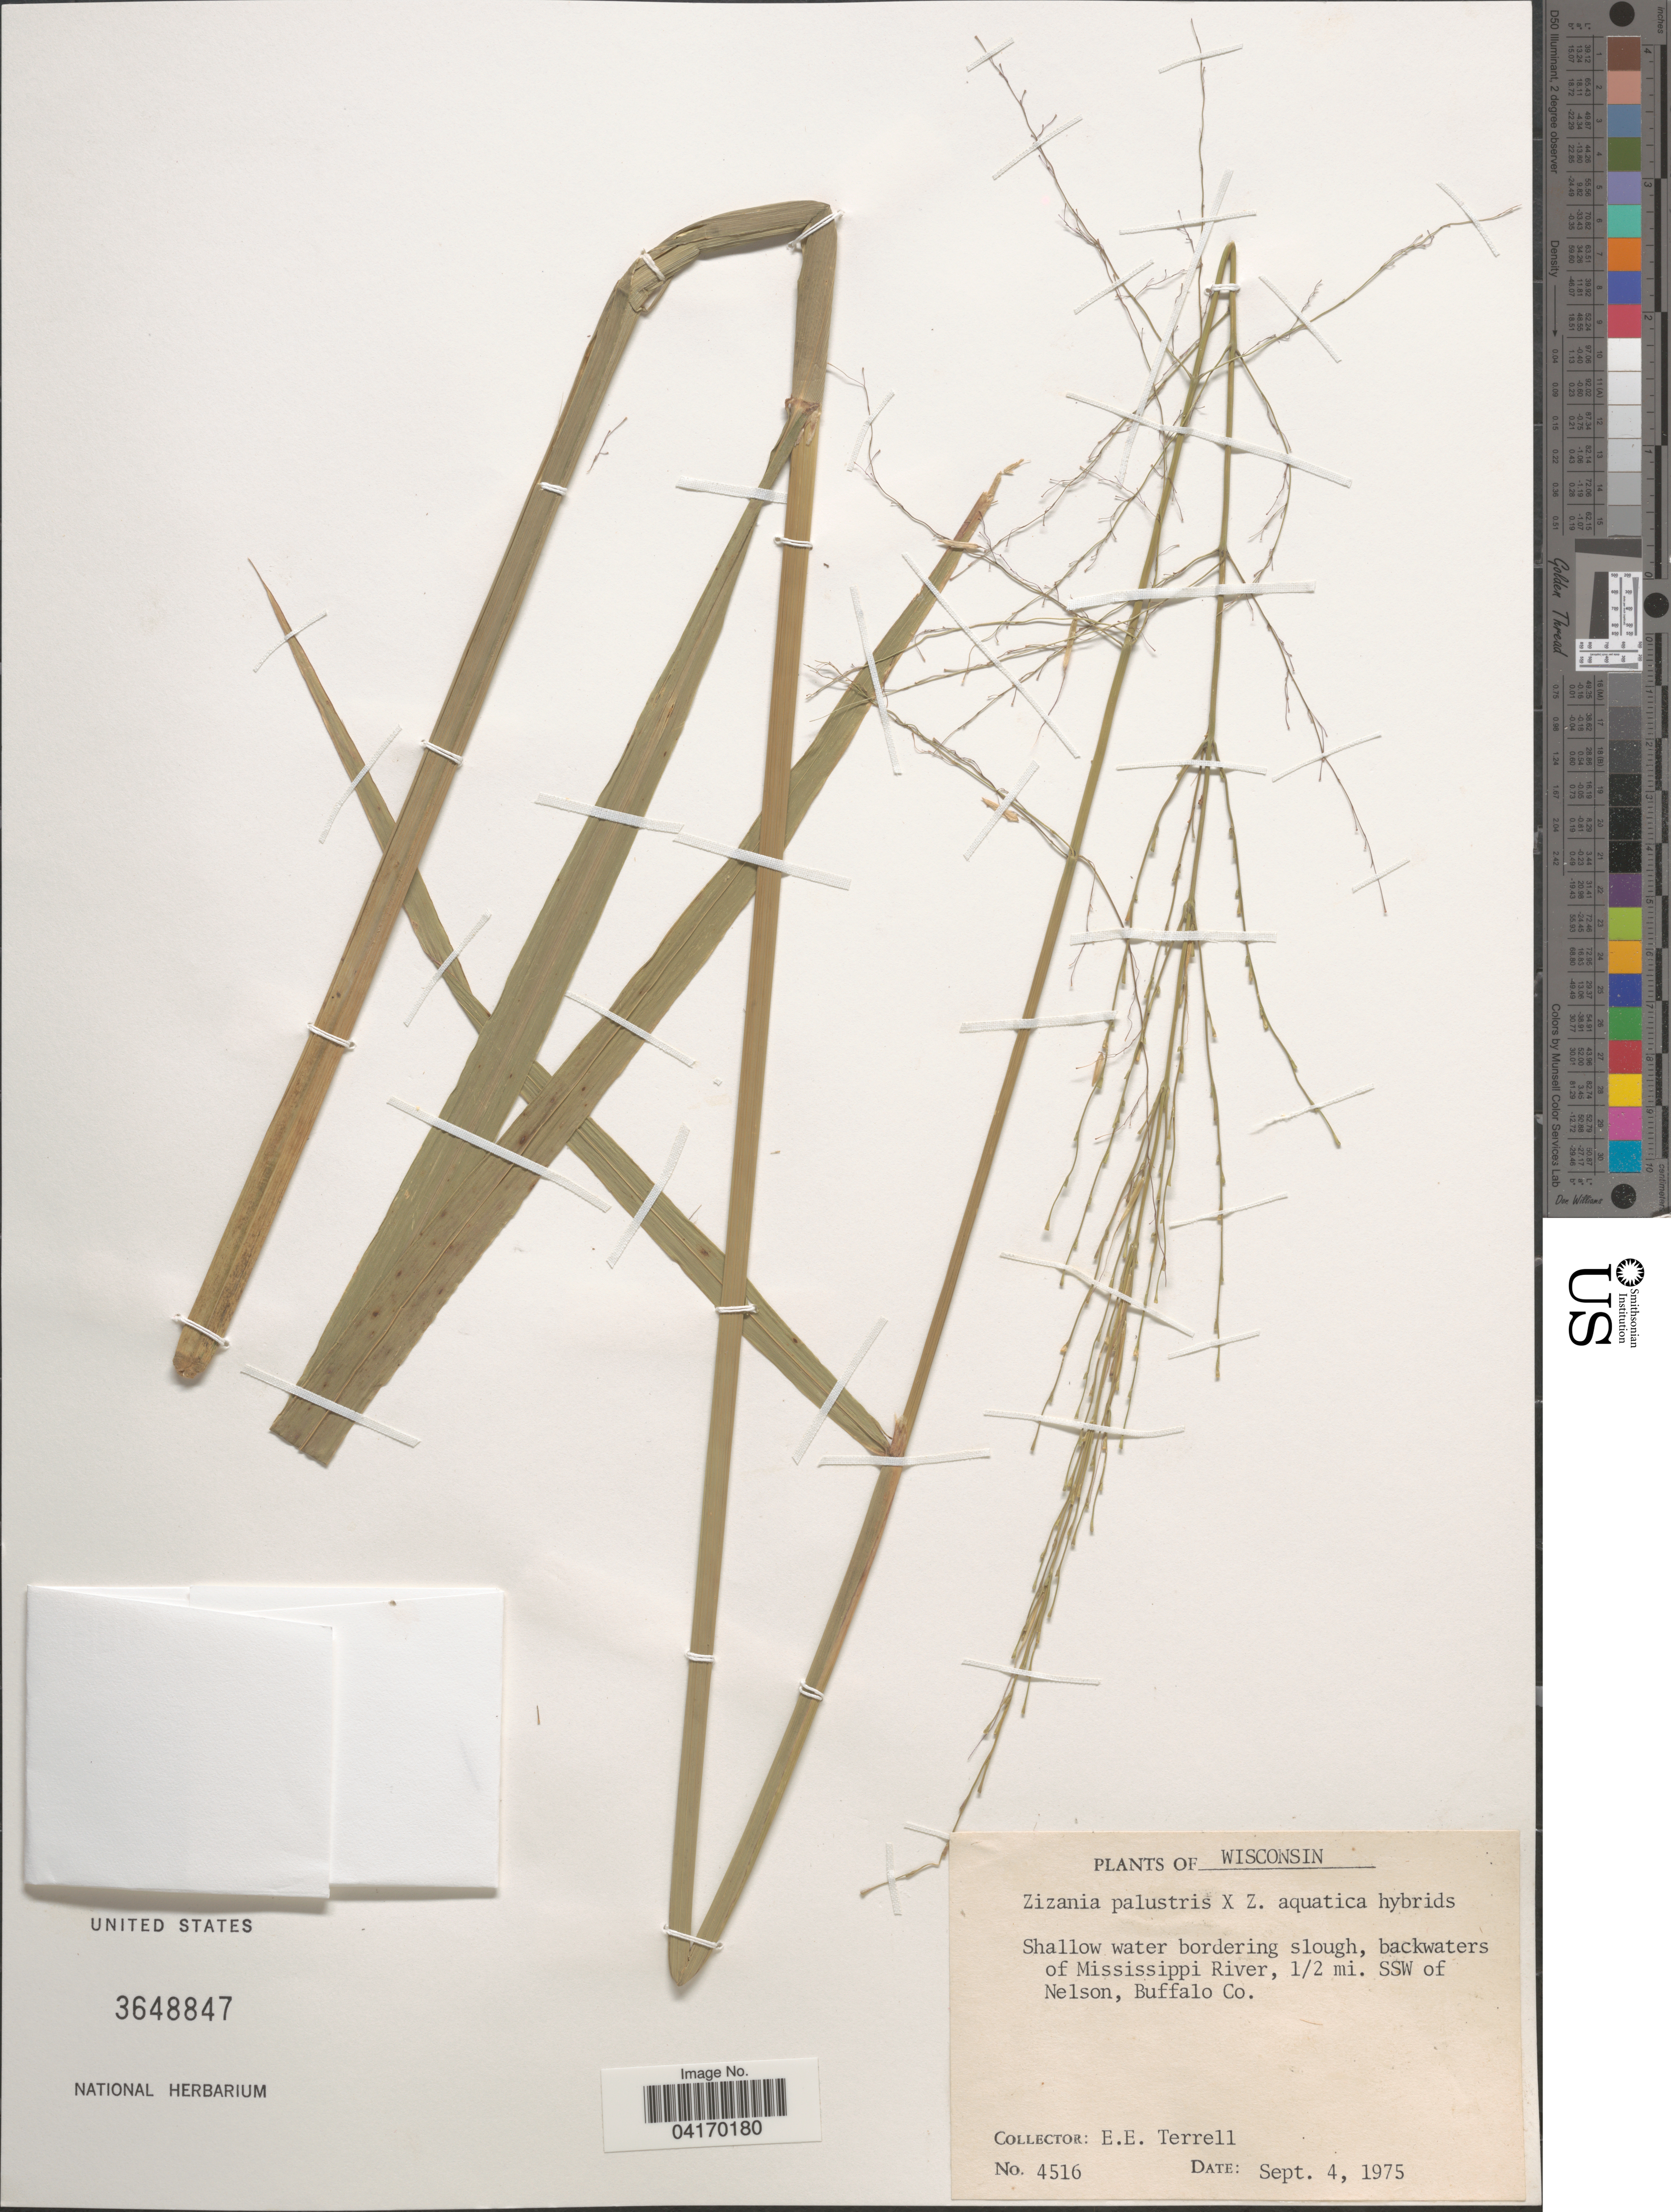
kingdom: Plantae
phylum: Tracheophyta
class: Liliopsida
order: Poales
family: Poaceae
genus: Zizania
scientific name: Zizania palustris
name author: L.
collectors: E. E. Terrell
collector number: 4516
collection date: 1975-09-04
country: United States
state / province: Wisconsin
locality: Shallow water bordering slough, backwaters of Mississippi River, ½ mi. SSW of Nelson, Buffalo Co.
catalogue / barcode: US 3648847